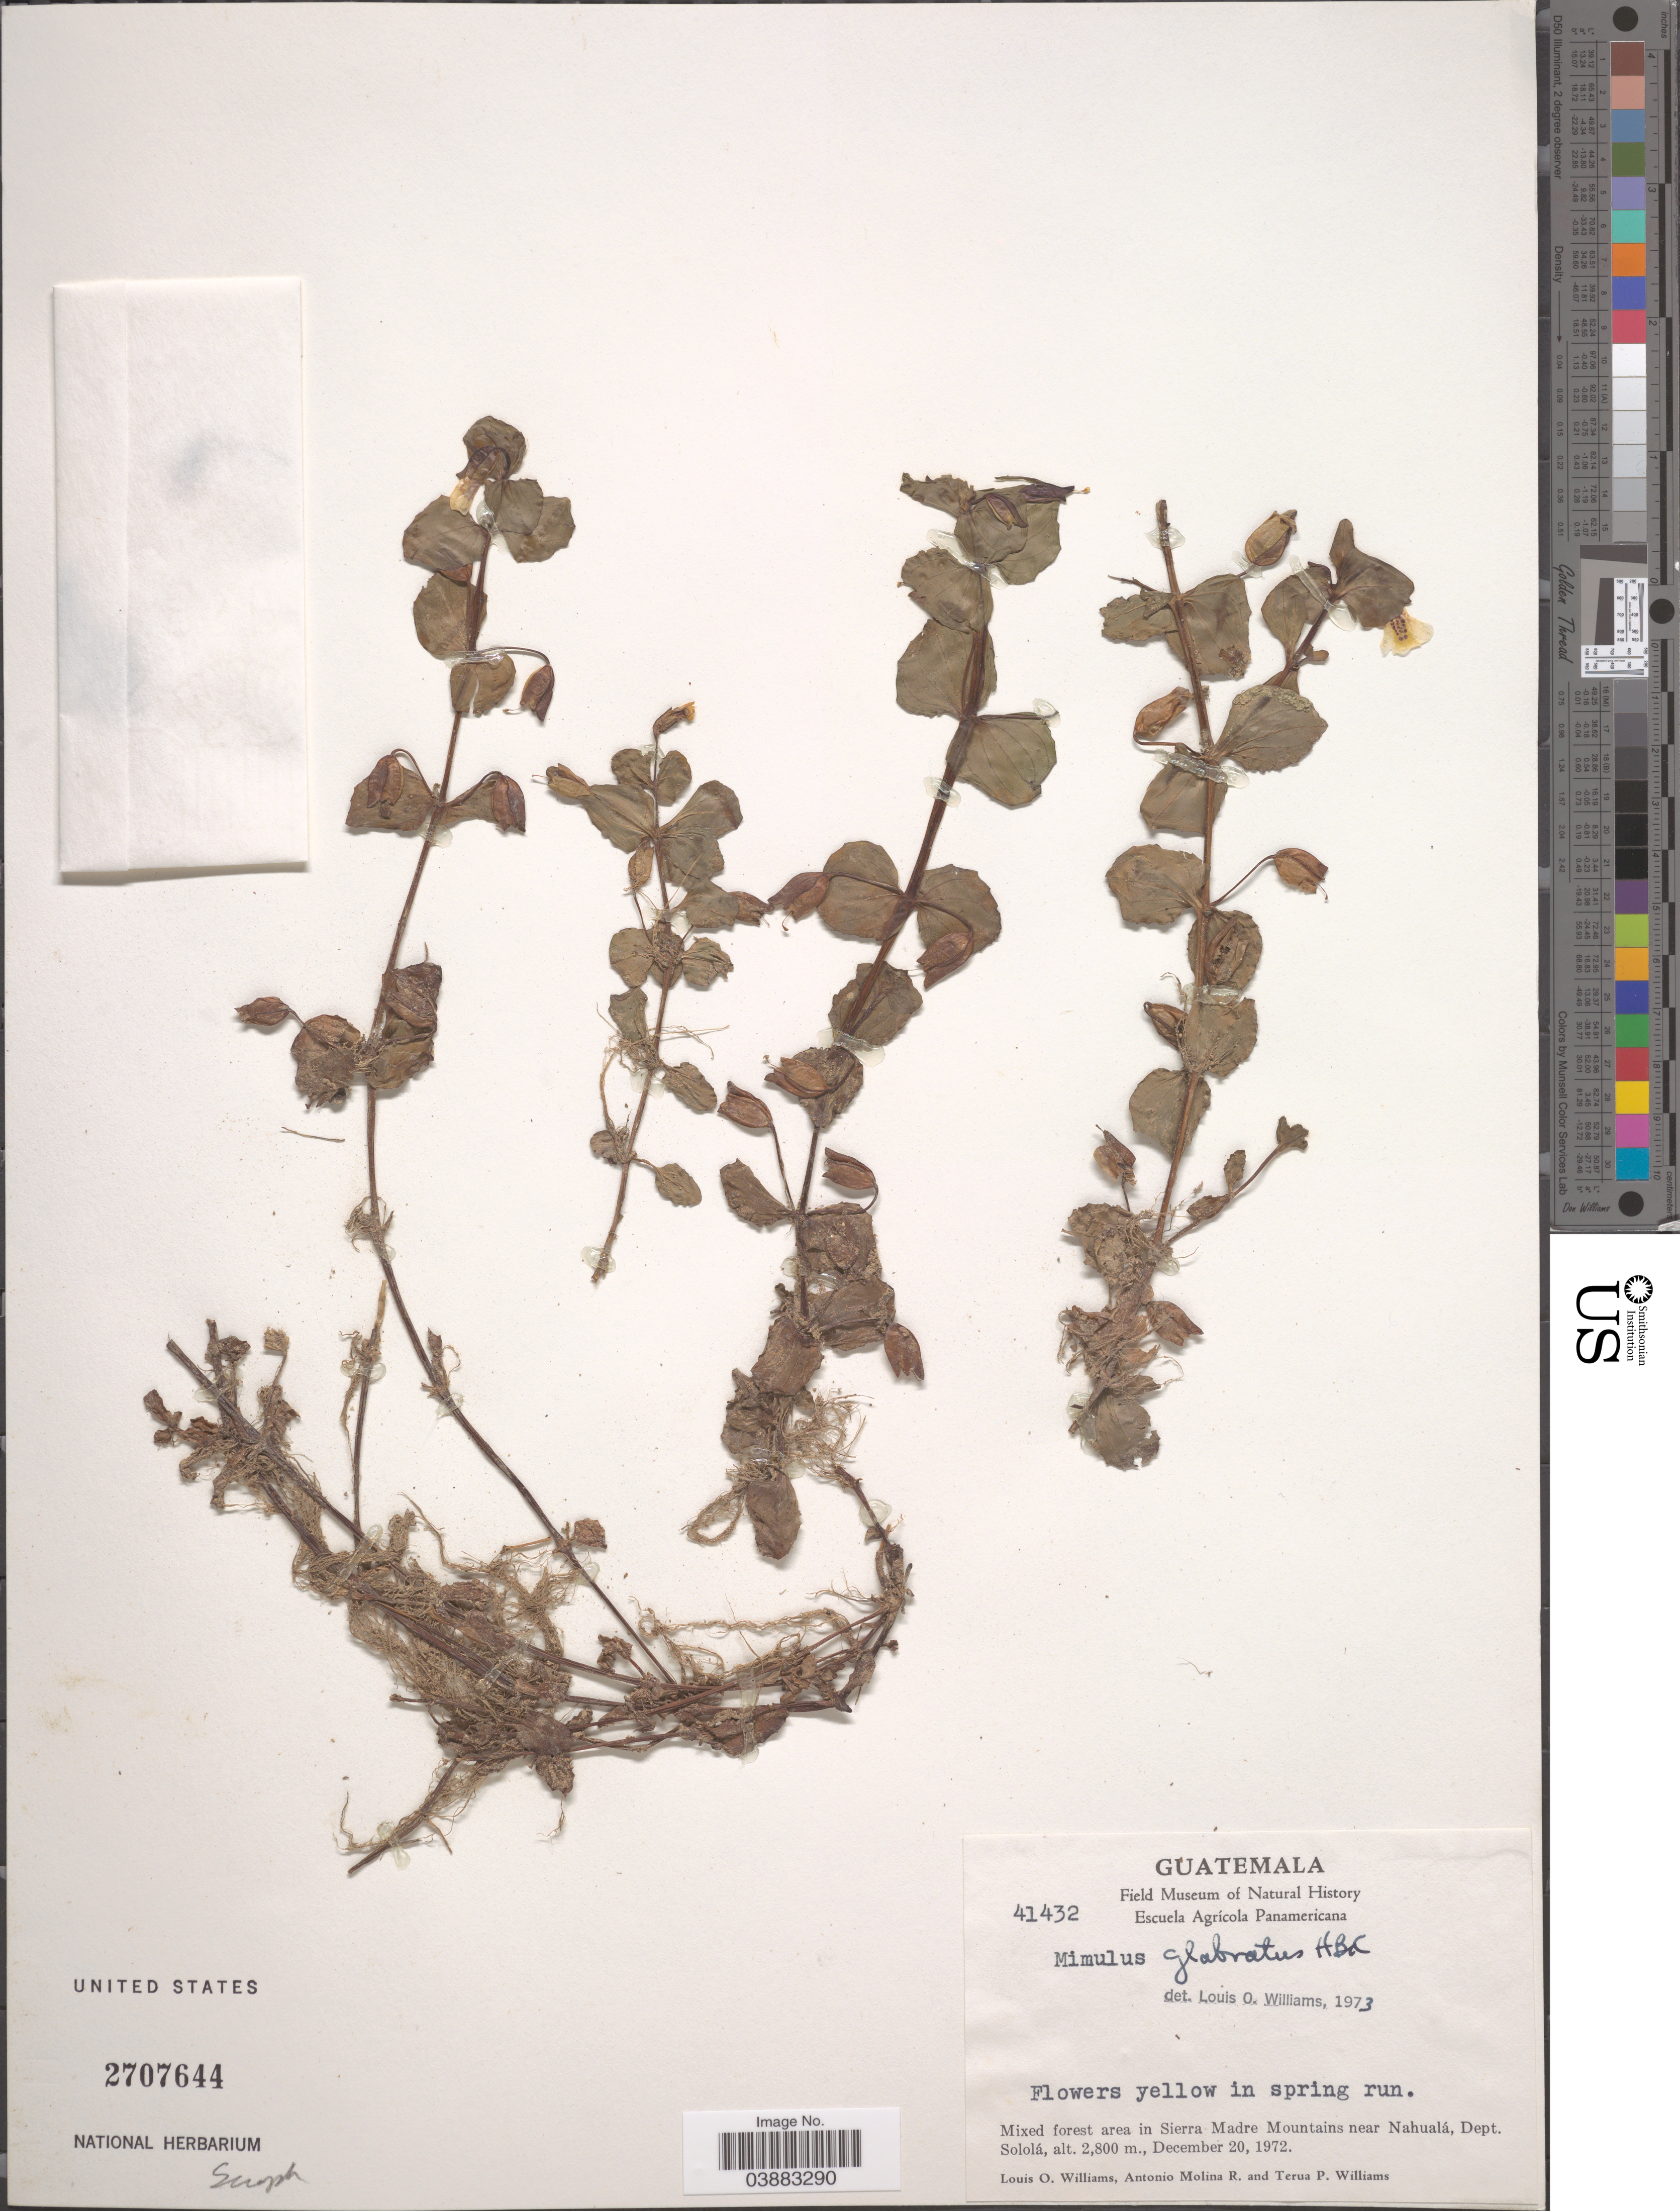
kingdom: Plantae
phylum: Tracheophyta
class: Magnoliopsida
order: Lamiales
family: Phrymaceae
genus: Mimulus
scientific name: Mimulus glabratus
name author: Kunth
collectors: L. O. Williams, A. Molina R. & T. Williams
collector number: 41432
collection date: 1972-12-20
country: Guatemala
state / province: Solola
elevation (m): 2800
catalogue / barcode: US 2707644